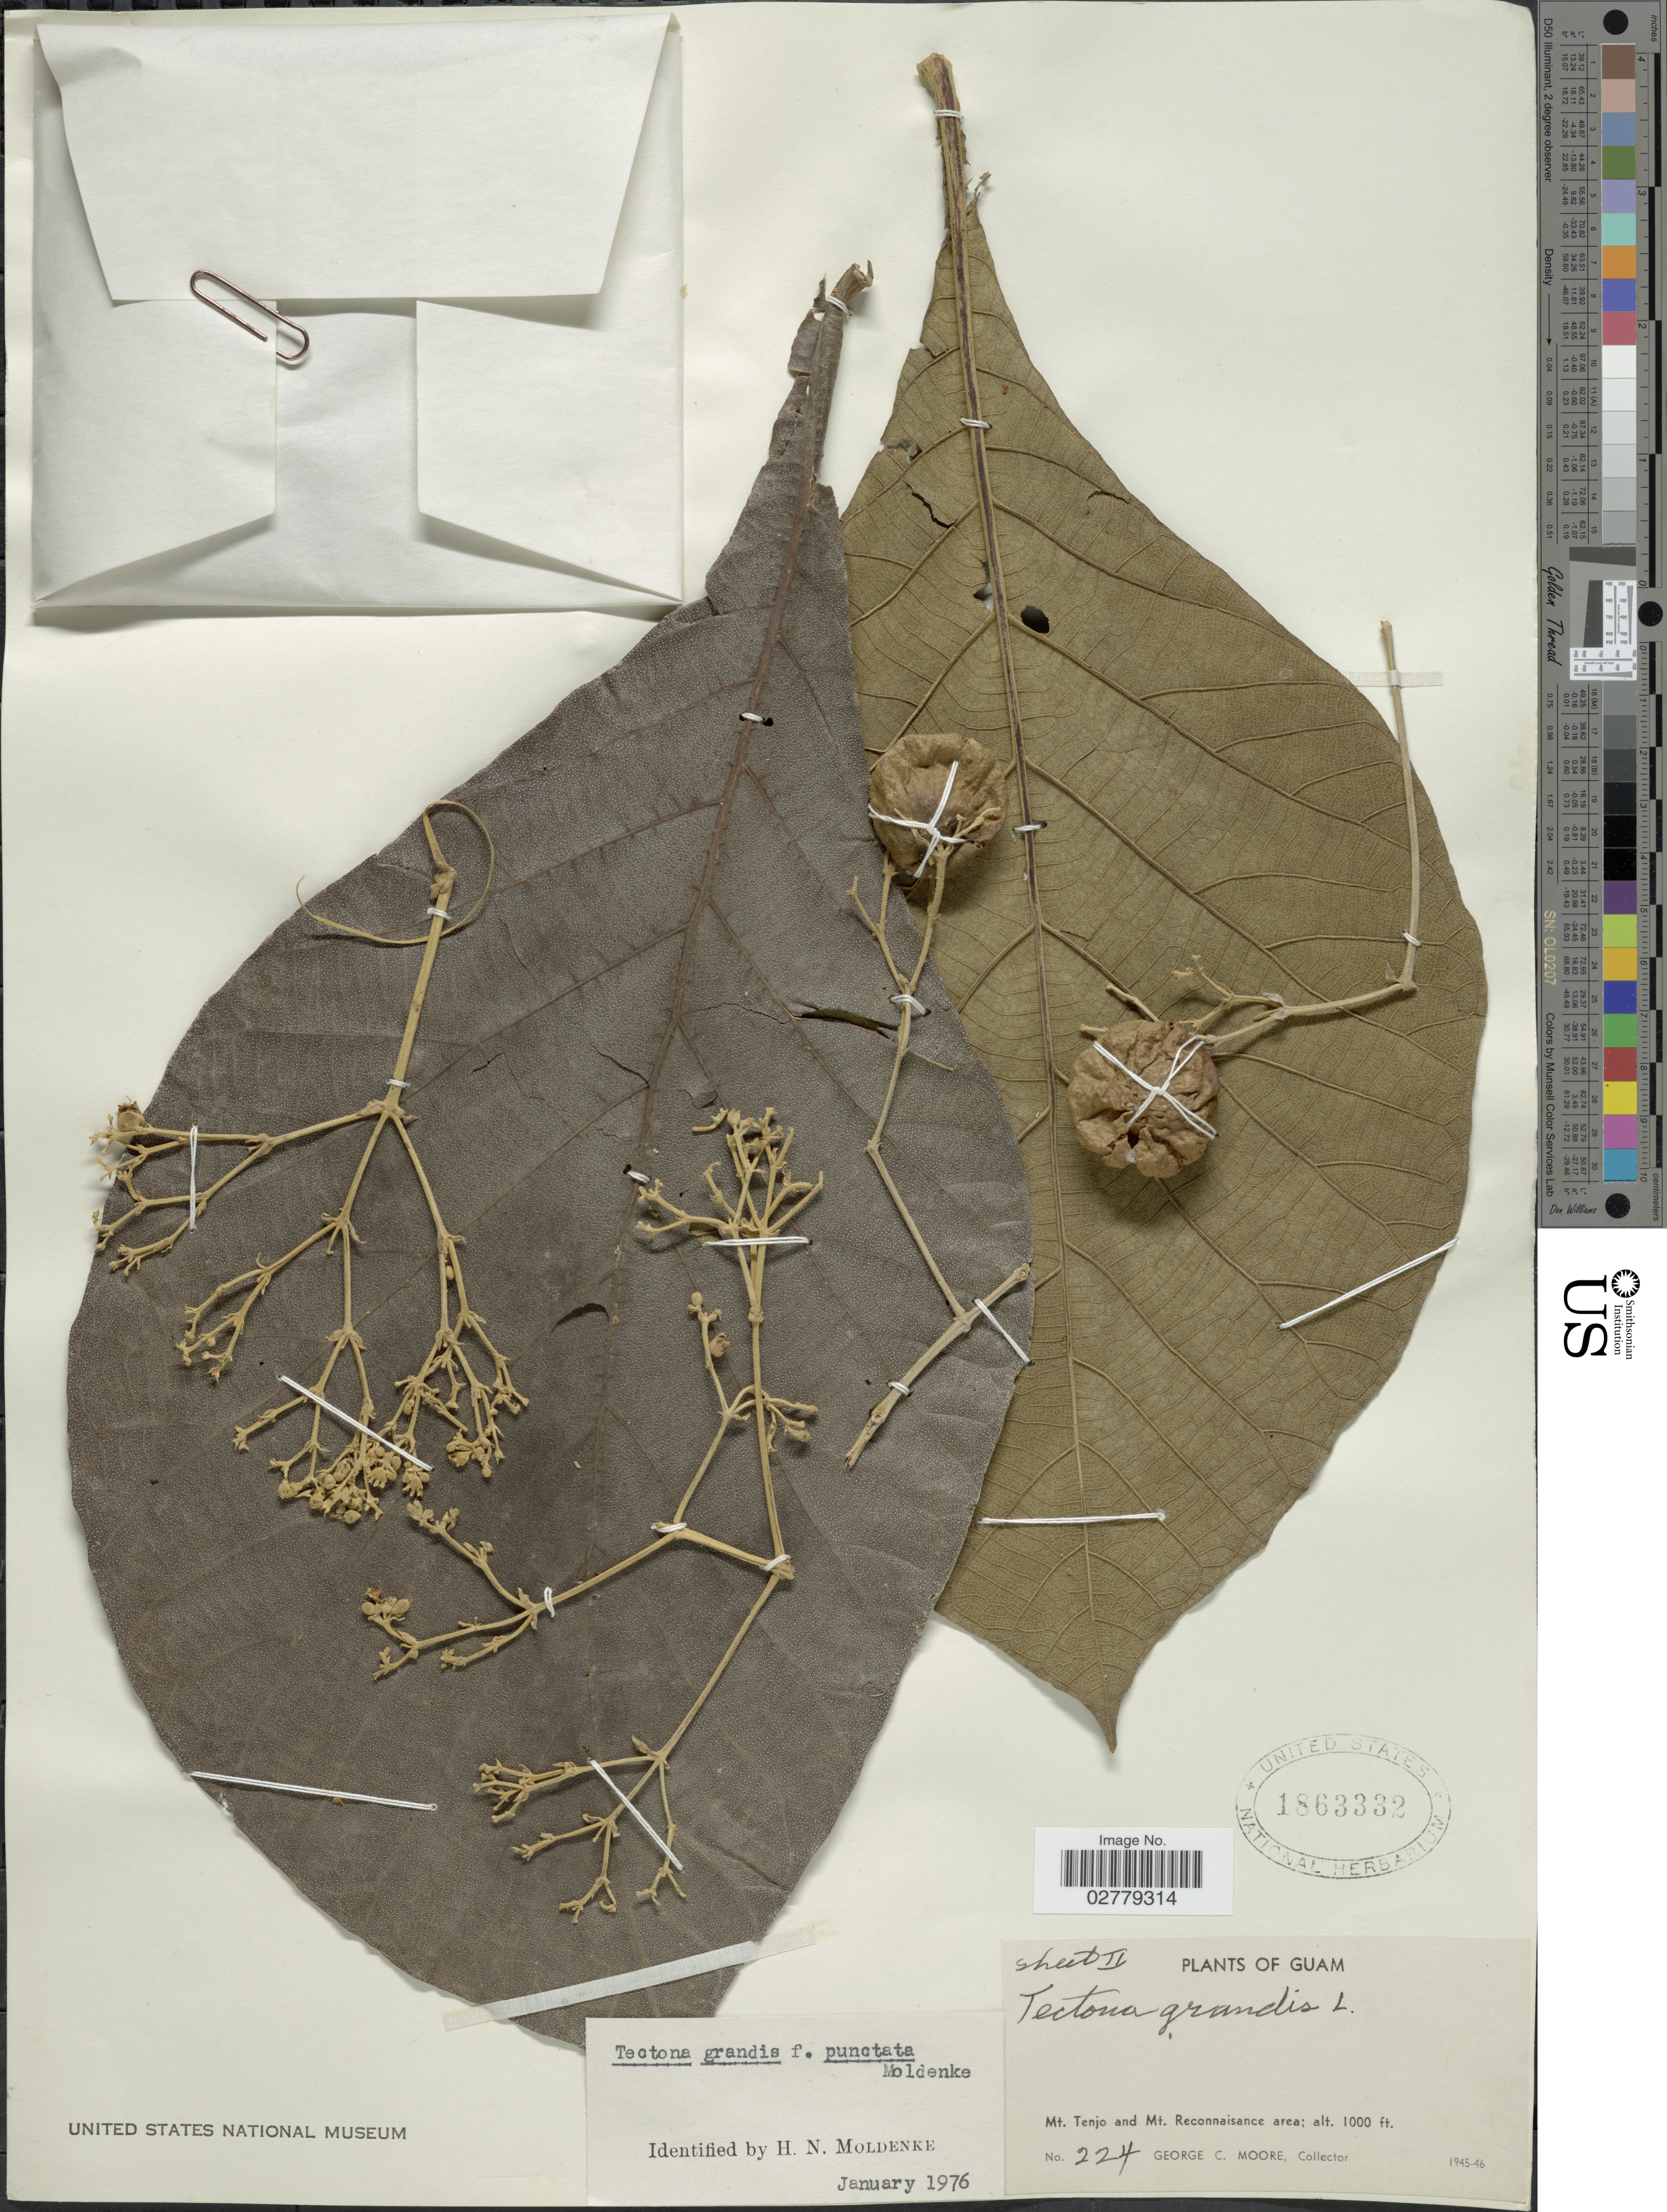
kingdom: Plantae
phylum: Tracheophyta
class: Magnoliopsida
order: Lamiales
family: Lamiaceae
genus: Tectona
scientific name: Tectona grandis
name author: L. f.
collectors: G. C. Moore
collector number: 224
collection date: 1945/1946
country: Guam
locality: Mt. Tenjo and Mt. Reconnaisance ara.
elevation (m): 305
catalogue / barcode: US 1863332